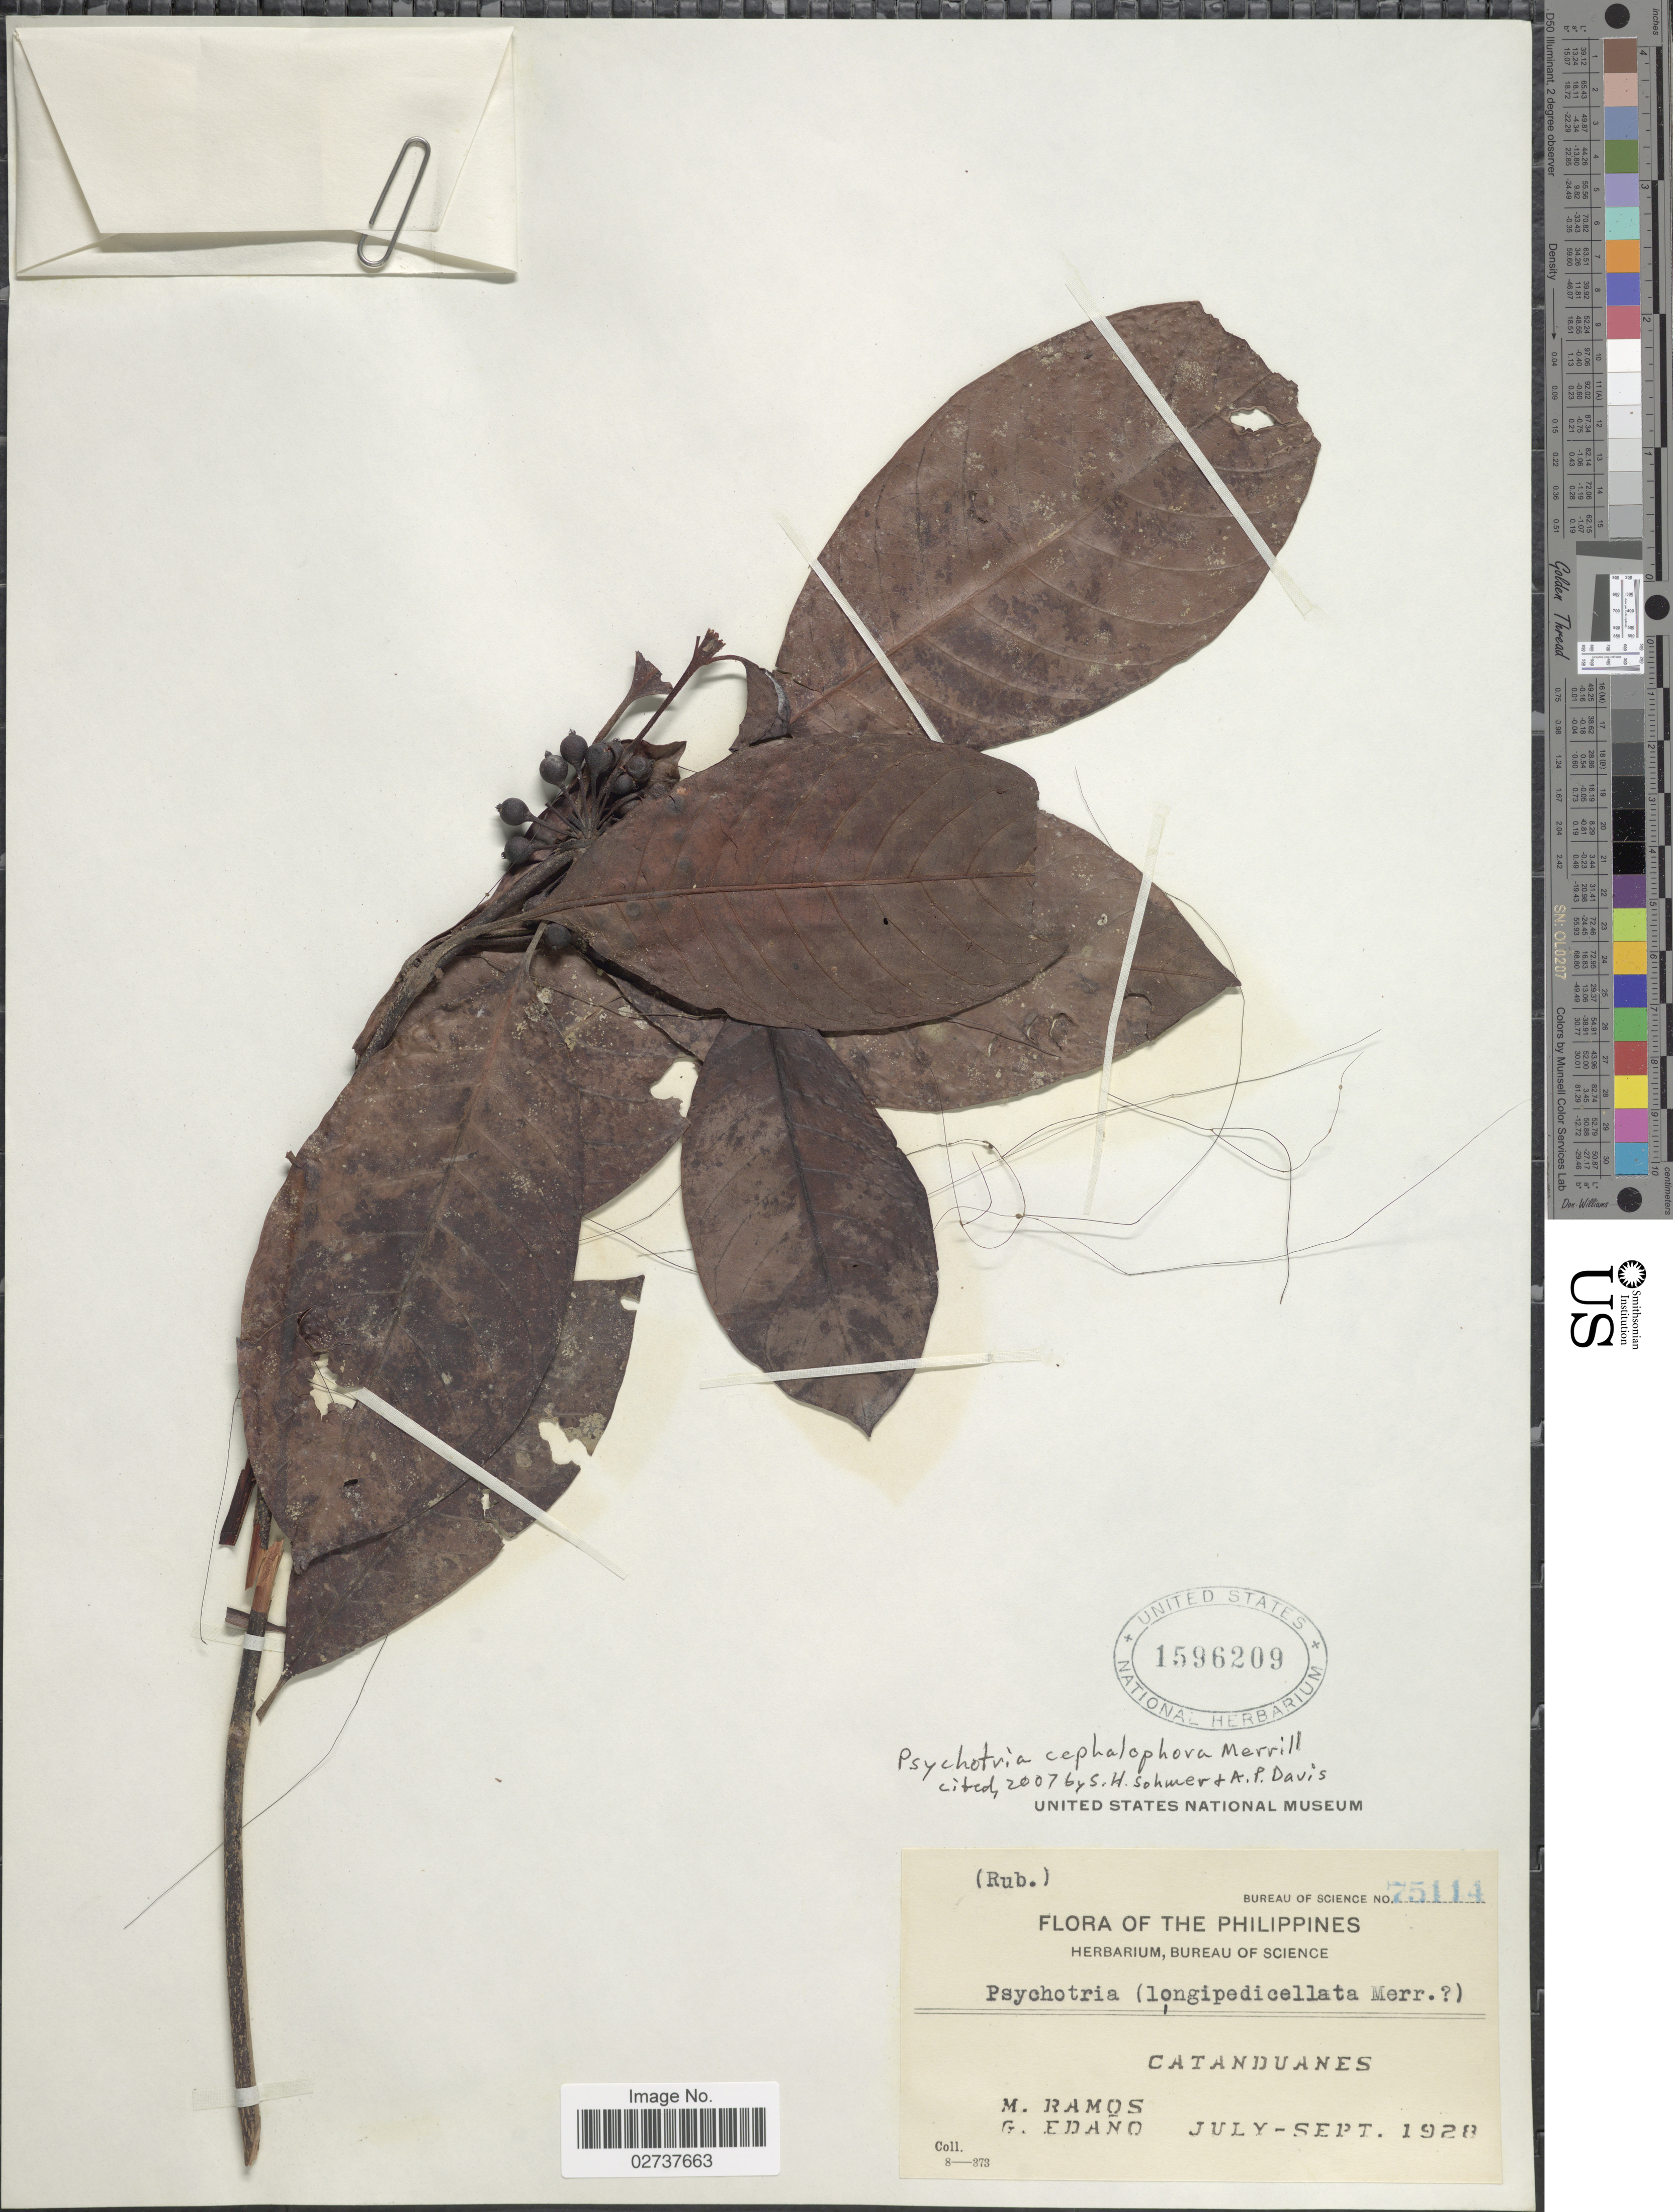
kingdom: Plantae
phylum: Tracheophyta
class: Magnoliopsida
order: Gentianales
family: Rubiaceae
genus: Psychotria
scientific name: Psychotria cephalophora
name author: Merr.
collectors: M. Ramos & G. Edaño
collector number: Bureau of Science 75114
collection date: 1928-07/1928-09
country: Philippines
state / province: Bicol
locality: Catanduanes.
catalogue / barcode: US 1596209